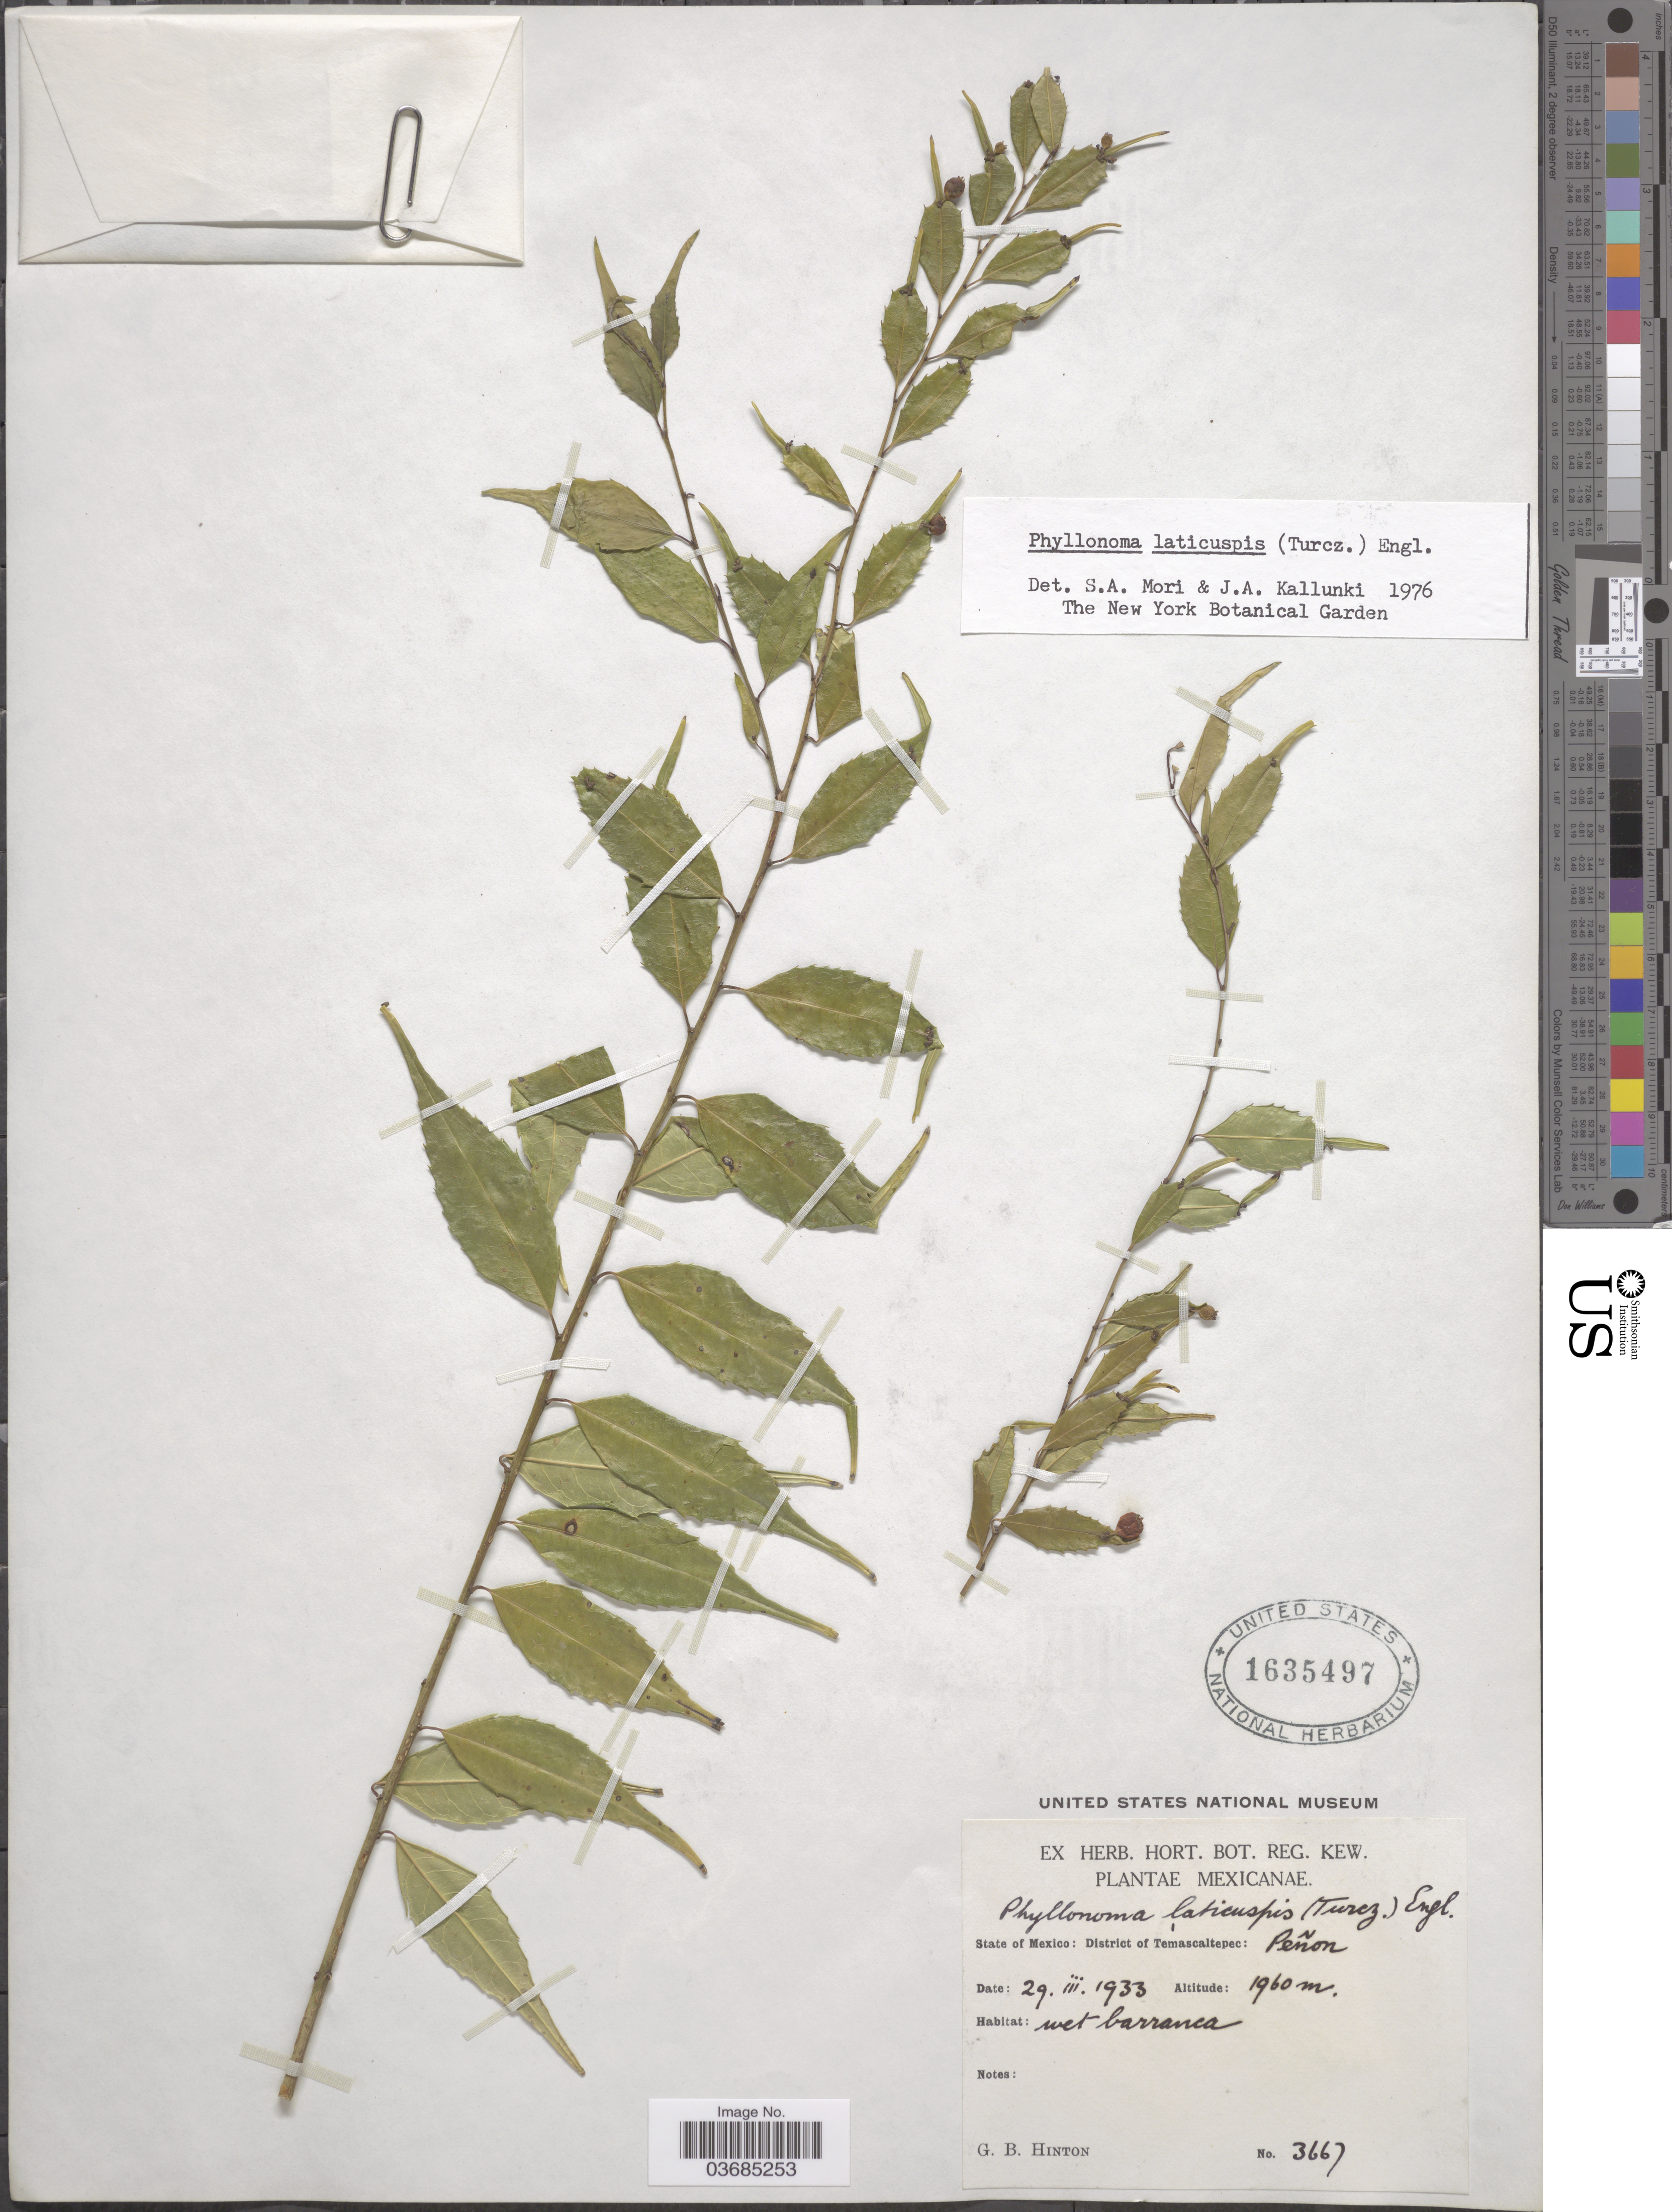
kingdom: Plantae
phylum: Tracheophyta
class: Magnoliopsida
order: Aquifoliales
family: Phyllonomaceae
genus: Phyllonoma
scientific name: Phyllonoma laticuspis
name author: (Turcz.) Engl.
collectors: G. B. Hinton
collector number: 3667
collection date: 1933-03-29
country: Mexico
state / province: México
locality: District of Temascaltepec: Peñon.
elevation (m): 1960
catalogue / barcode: US 1635497